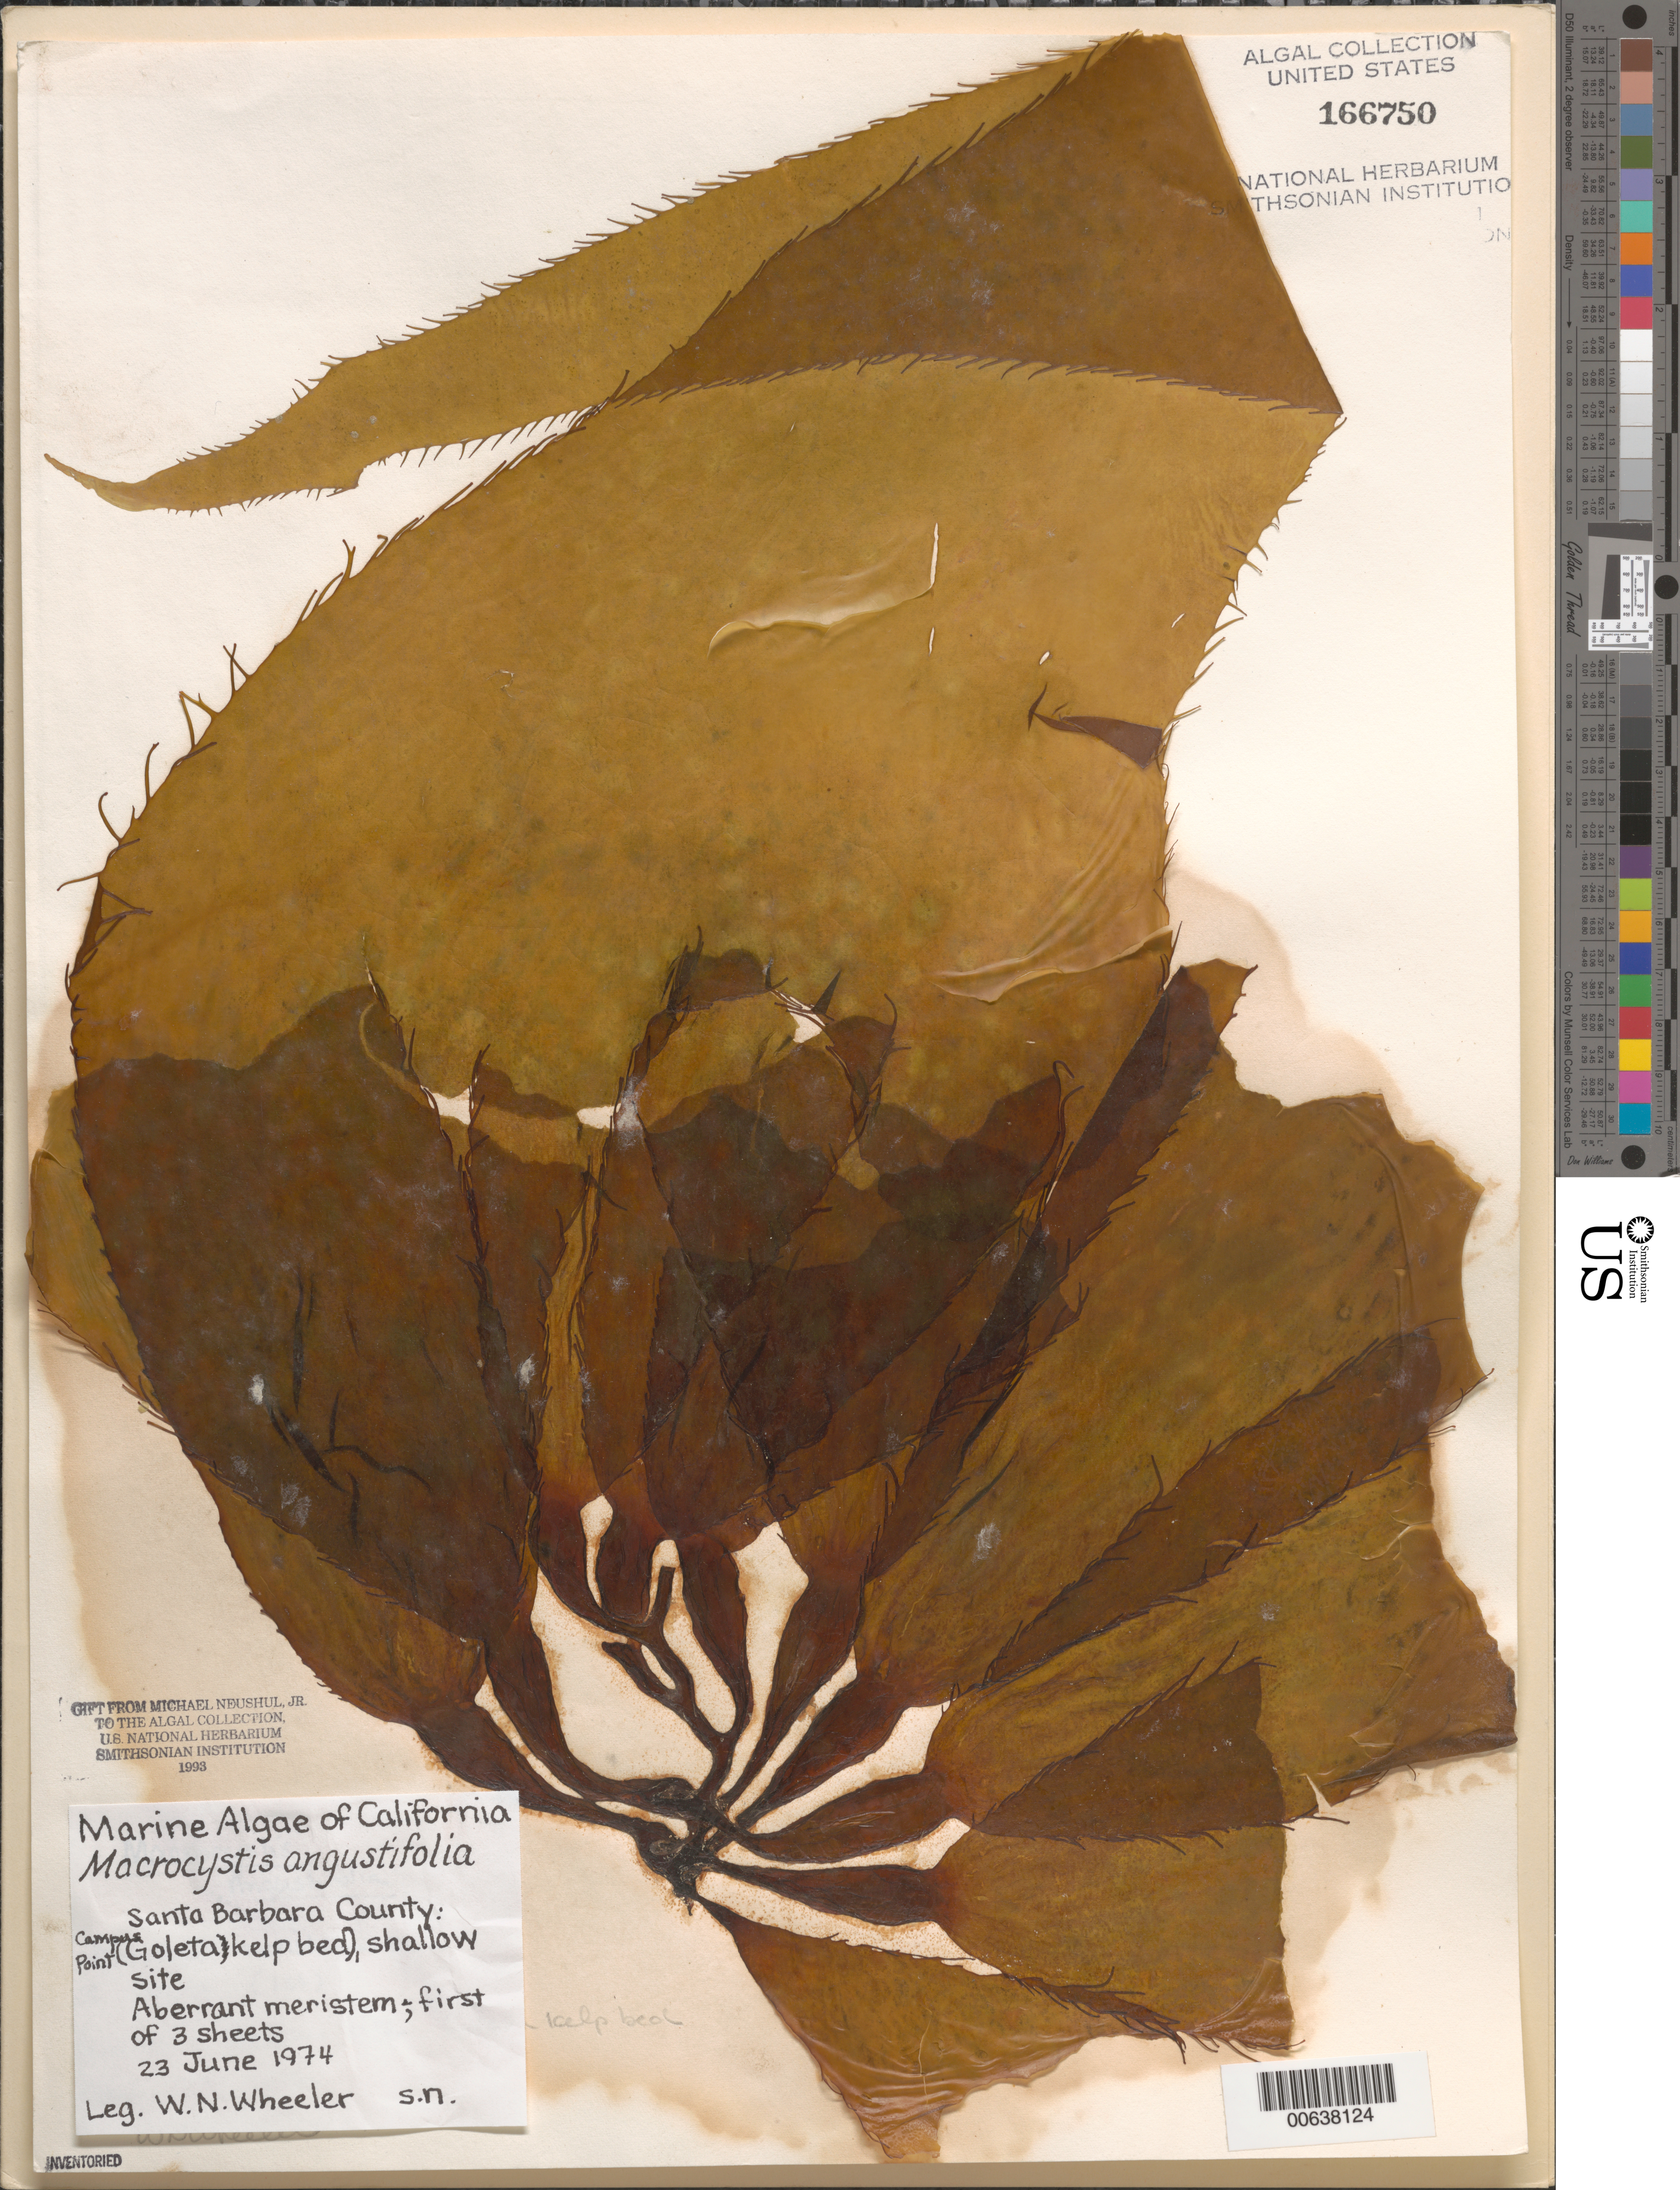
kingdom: Chromista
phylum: Ochrophyta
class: Phaeophyceae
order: Laminariales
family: Laminariaceae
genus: Macrocystis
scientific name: Macrocystis pyrifera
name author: (L.) C. Agardh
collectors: W. Wheeler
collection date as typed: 23 Jun 1974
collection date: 1974-06-23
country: United States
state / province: California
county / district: Santa Barbara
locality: Campus Point, Goleta kelp bed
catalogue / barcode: US 166750